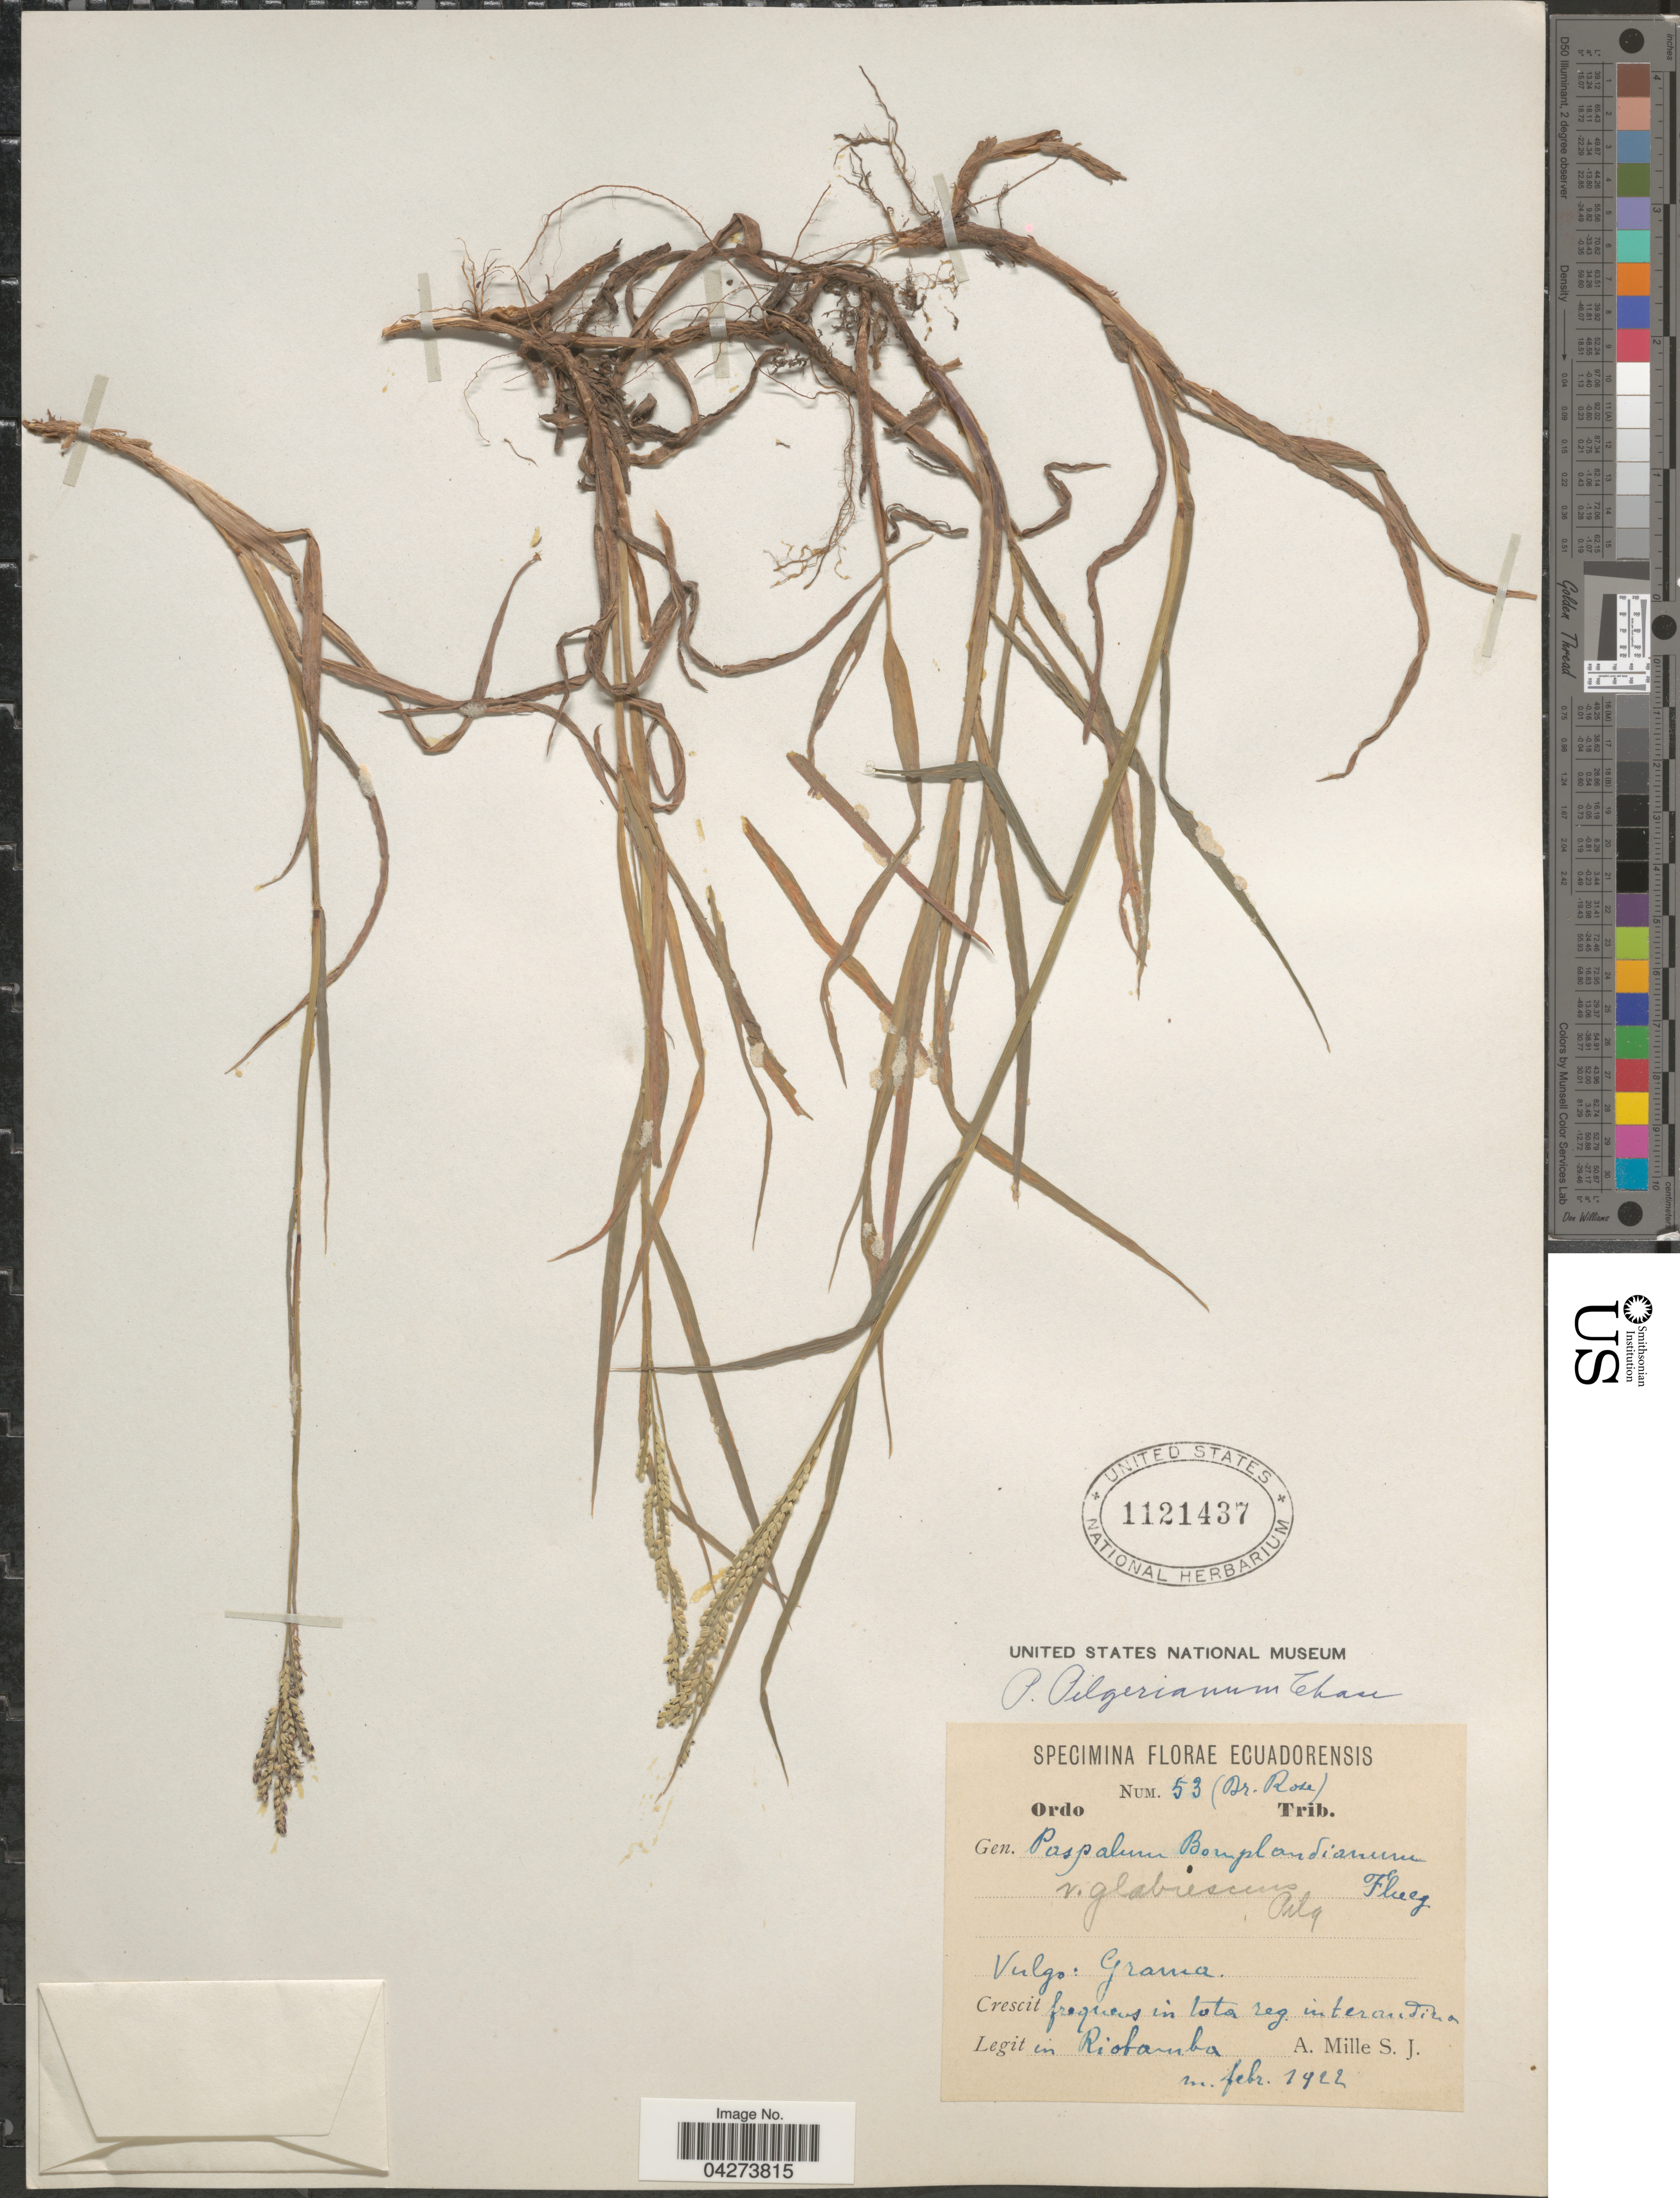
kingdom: Plantae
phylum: Tracheophyta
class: Liliopsida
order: Poales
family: Poaceae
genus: Paspalum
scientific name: Paspalum pilgerianum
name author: Chase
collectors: A. Mille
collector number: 53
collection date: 1922-02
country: Ecuador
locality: Crescit frequens in lota reg. interandina in Riobamba.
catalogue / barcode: US 1121437